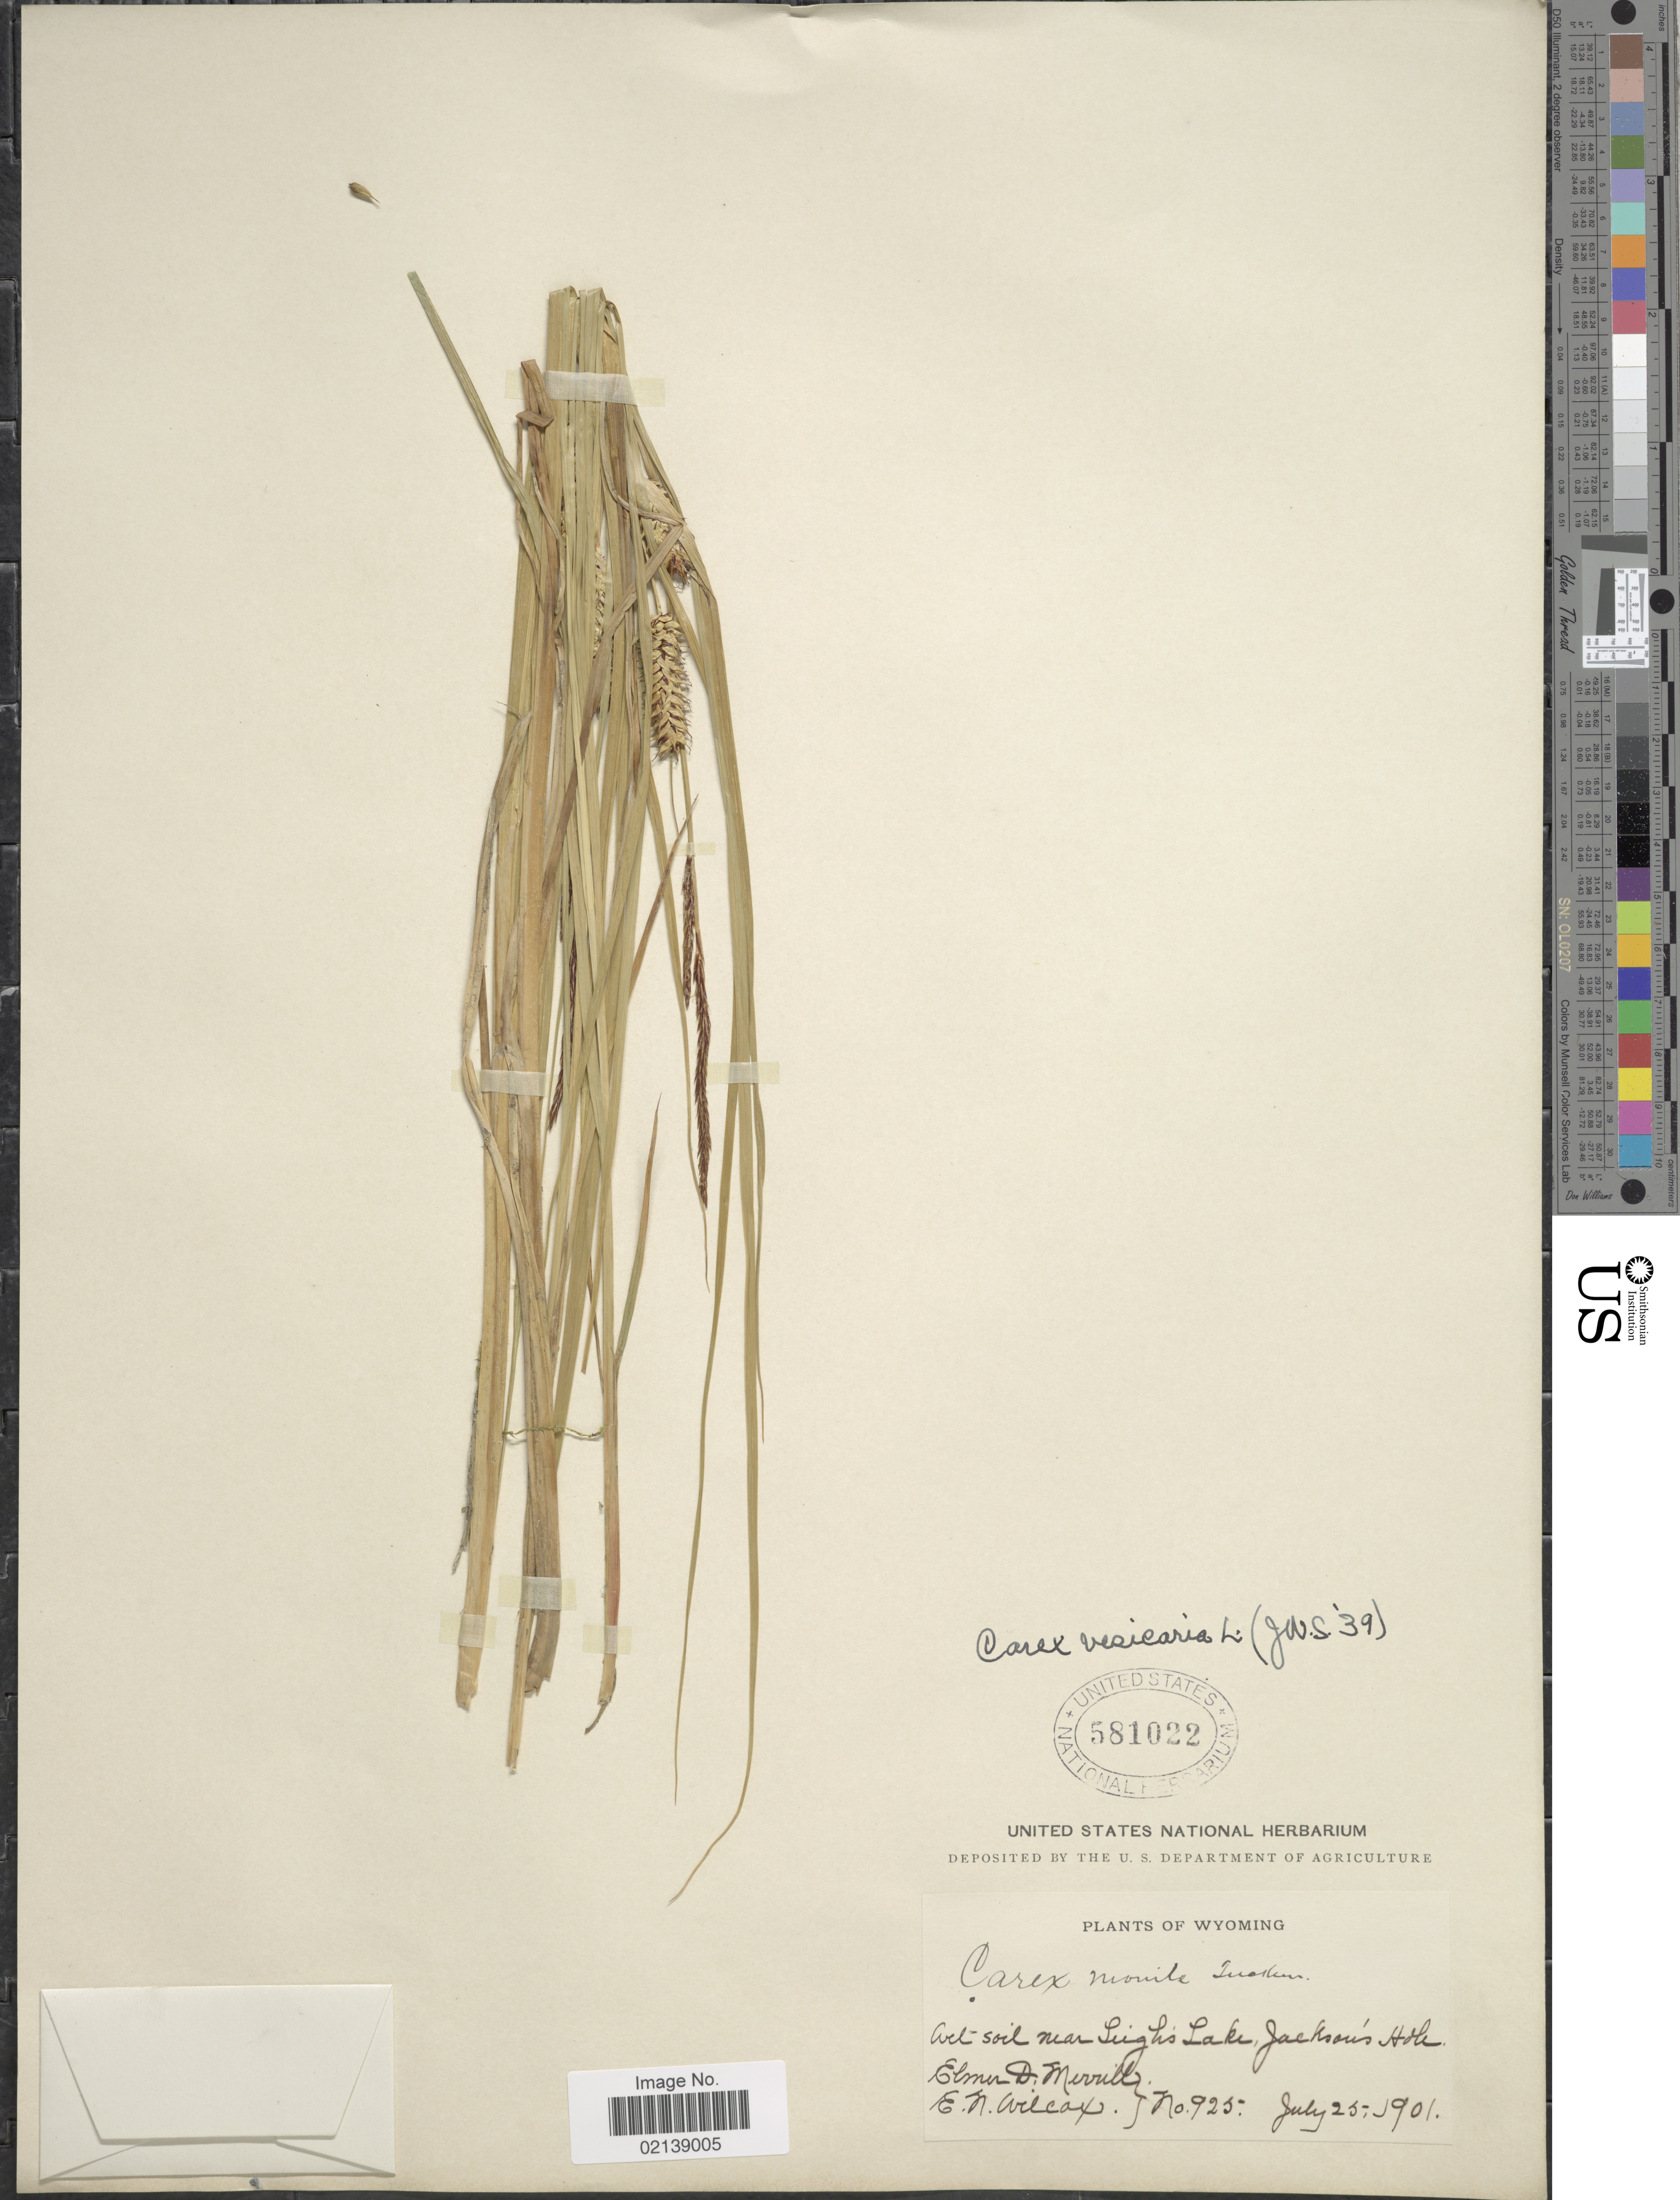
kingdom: Plantae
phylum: Tracheophyta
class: Liliopsida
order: Poales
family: Cyperaceae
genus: Carex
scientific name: Carex vesicaria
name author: L.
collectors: E. D. Merrill & E. Wilcox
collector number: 925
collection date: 1901-07-25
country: United States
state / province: Wyoming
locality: Wet soil near Luigh's Lake, Jackson Hole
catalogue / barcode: US 581022